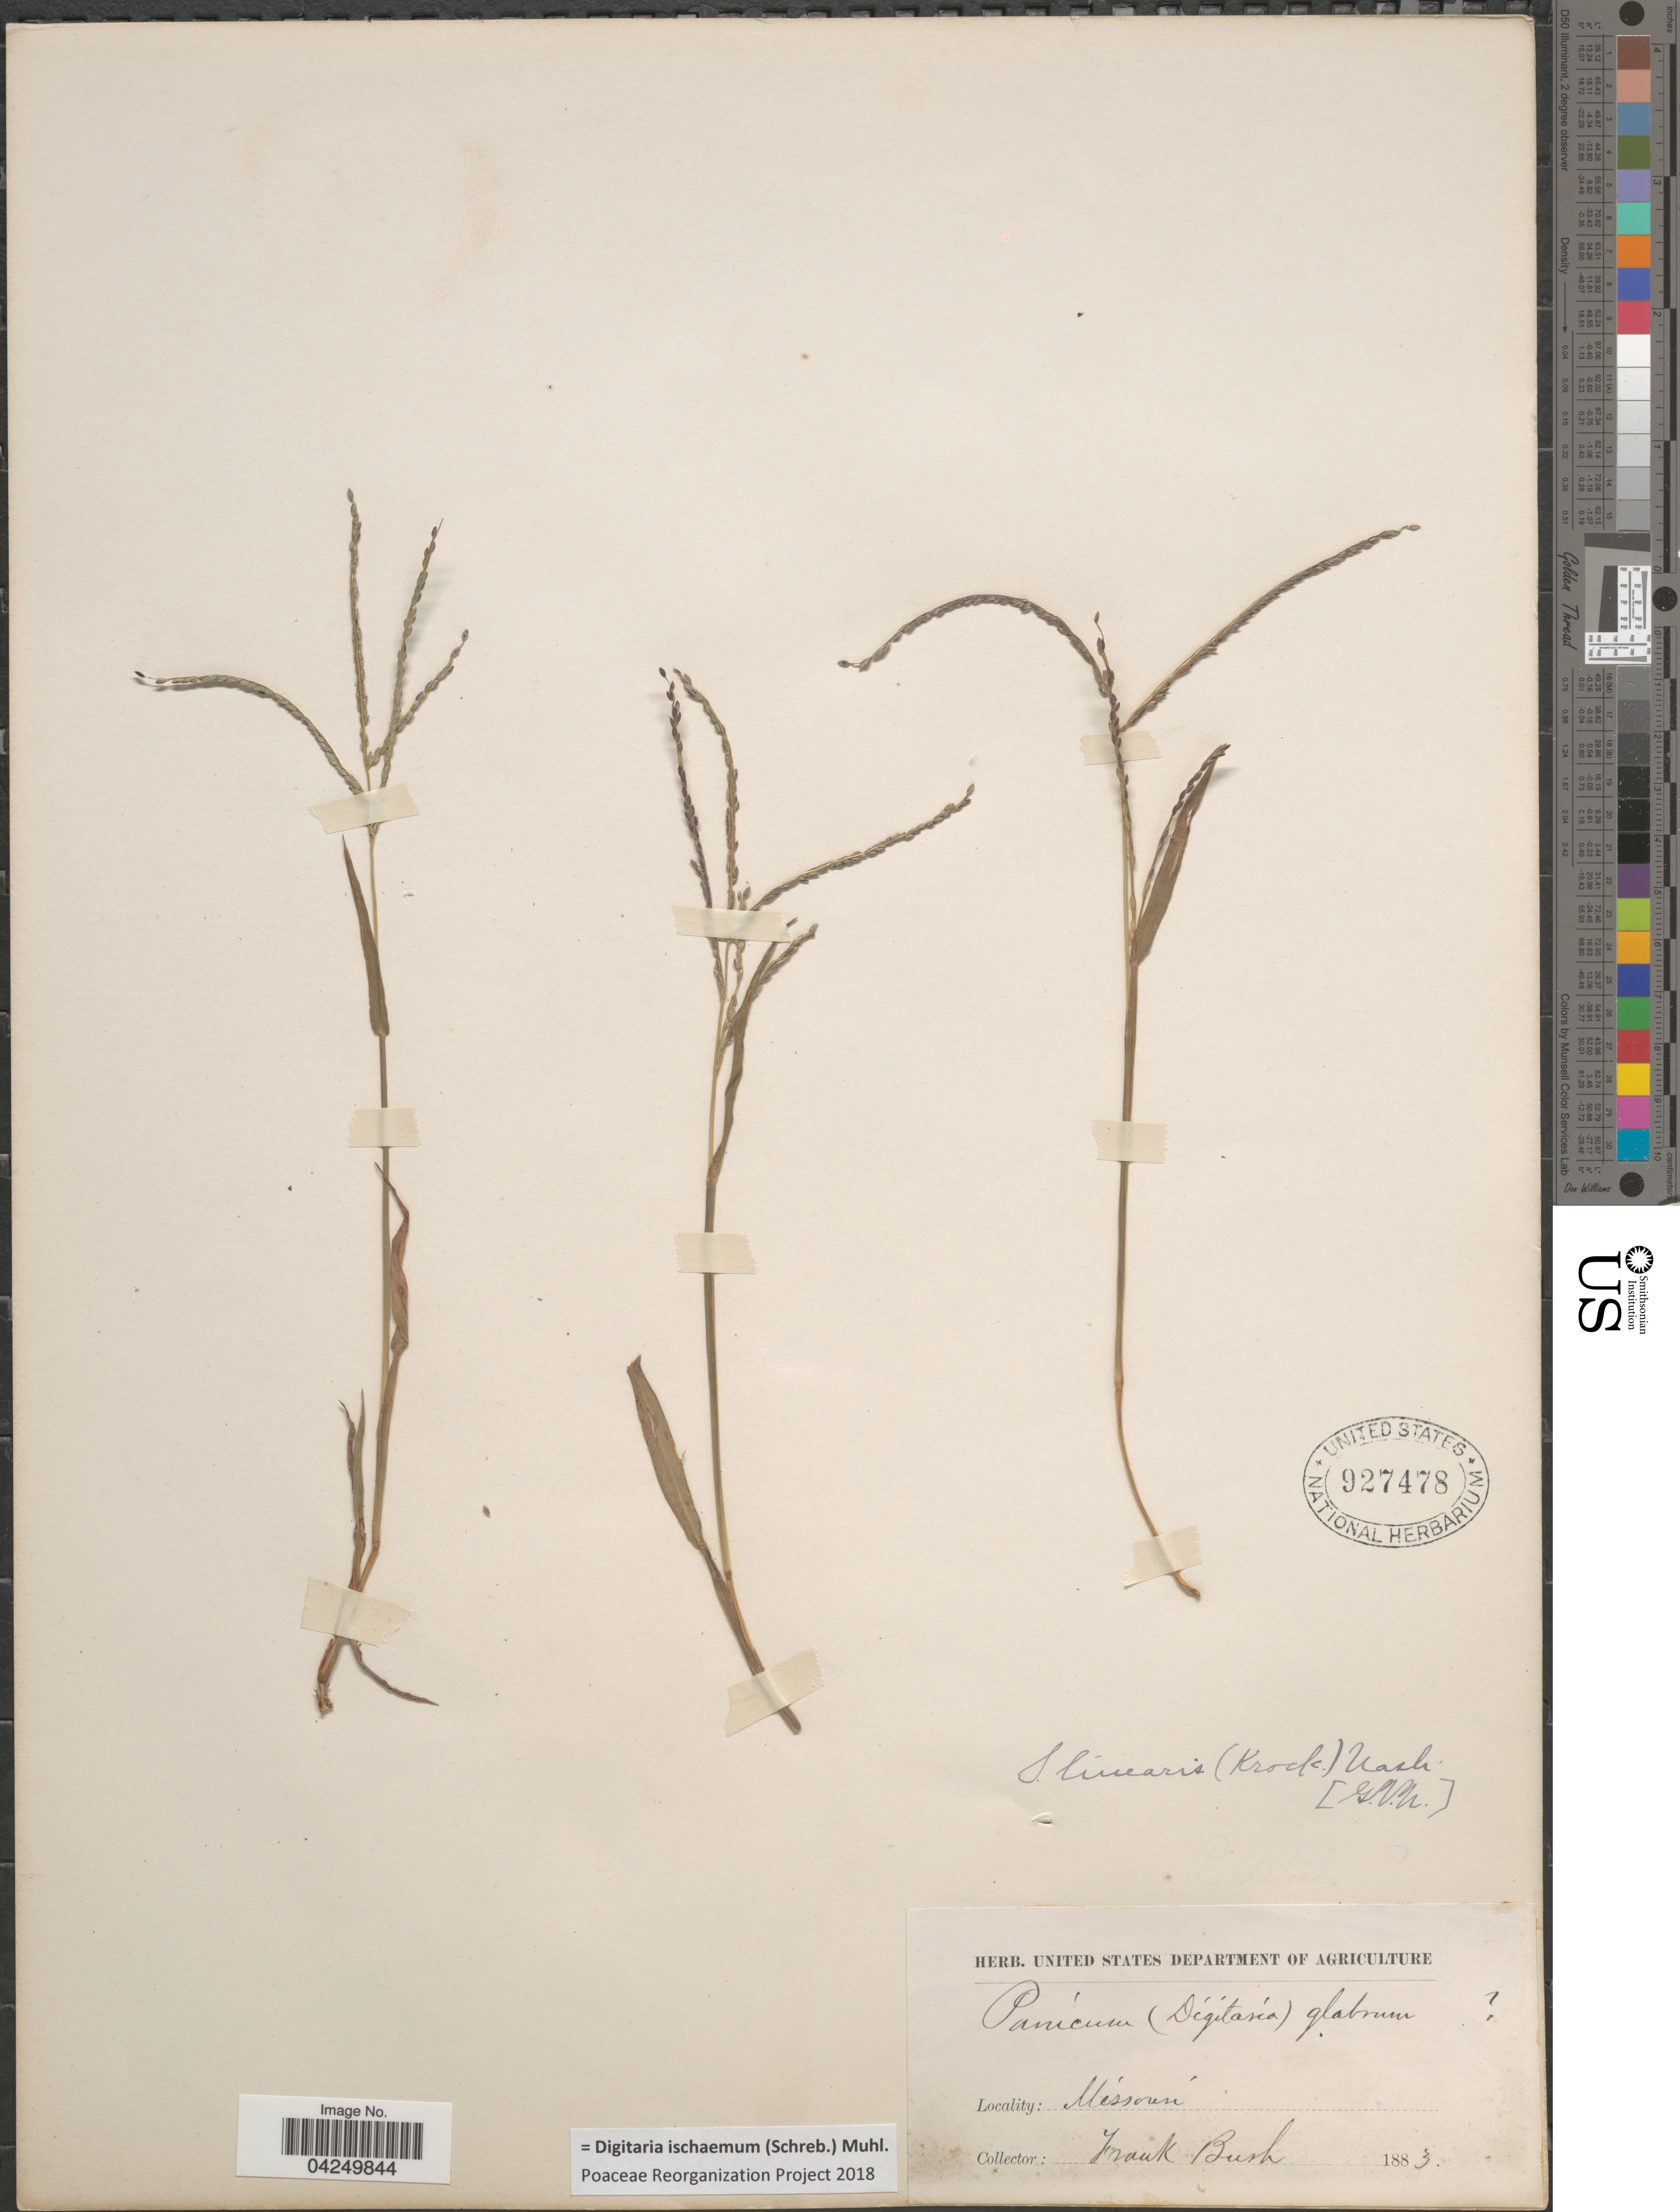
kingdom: Plantae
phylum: Tracheophyta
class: Liliopsida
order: Poales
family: Poaceae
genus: Digitaria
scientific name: Digitaria ischaemum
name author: (Schreber) Schreber ex Muhl.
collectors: F. Bush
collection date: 1883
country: United States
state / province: Missouri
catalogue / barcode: US 927478